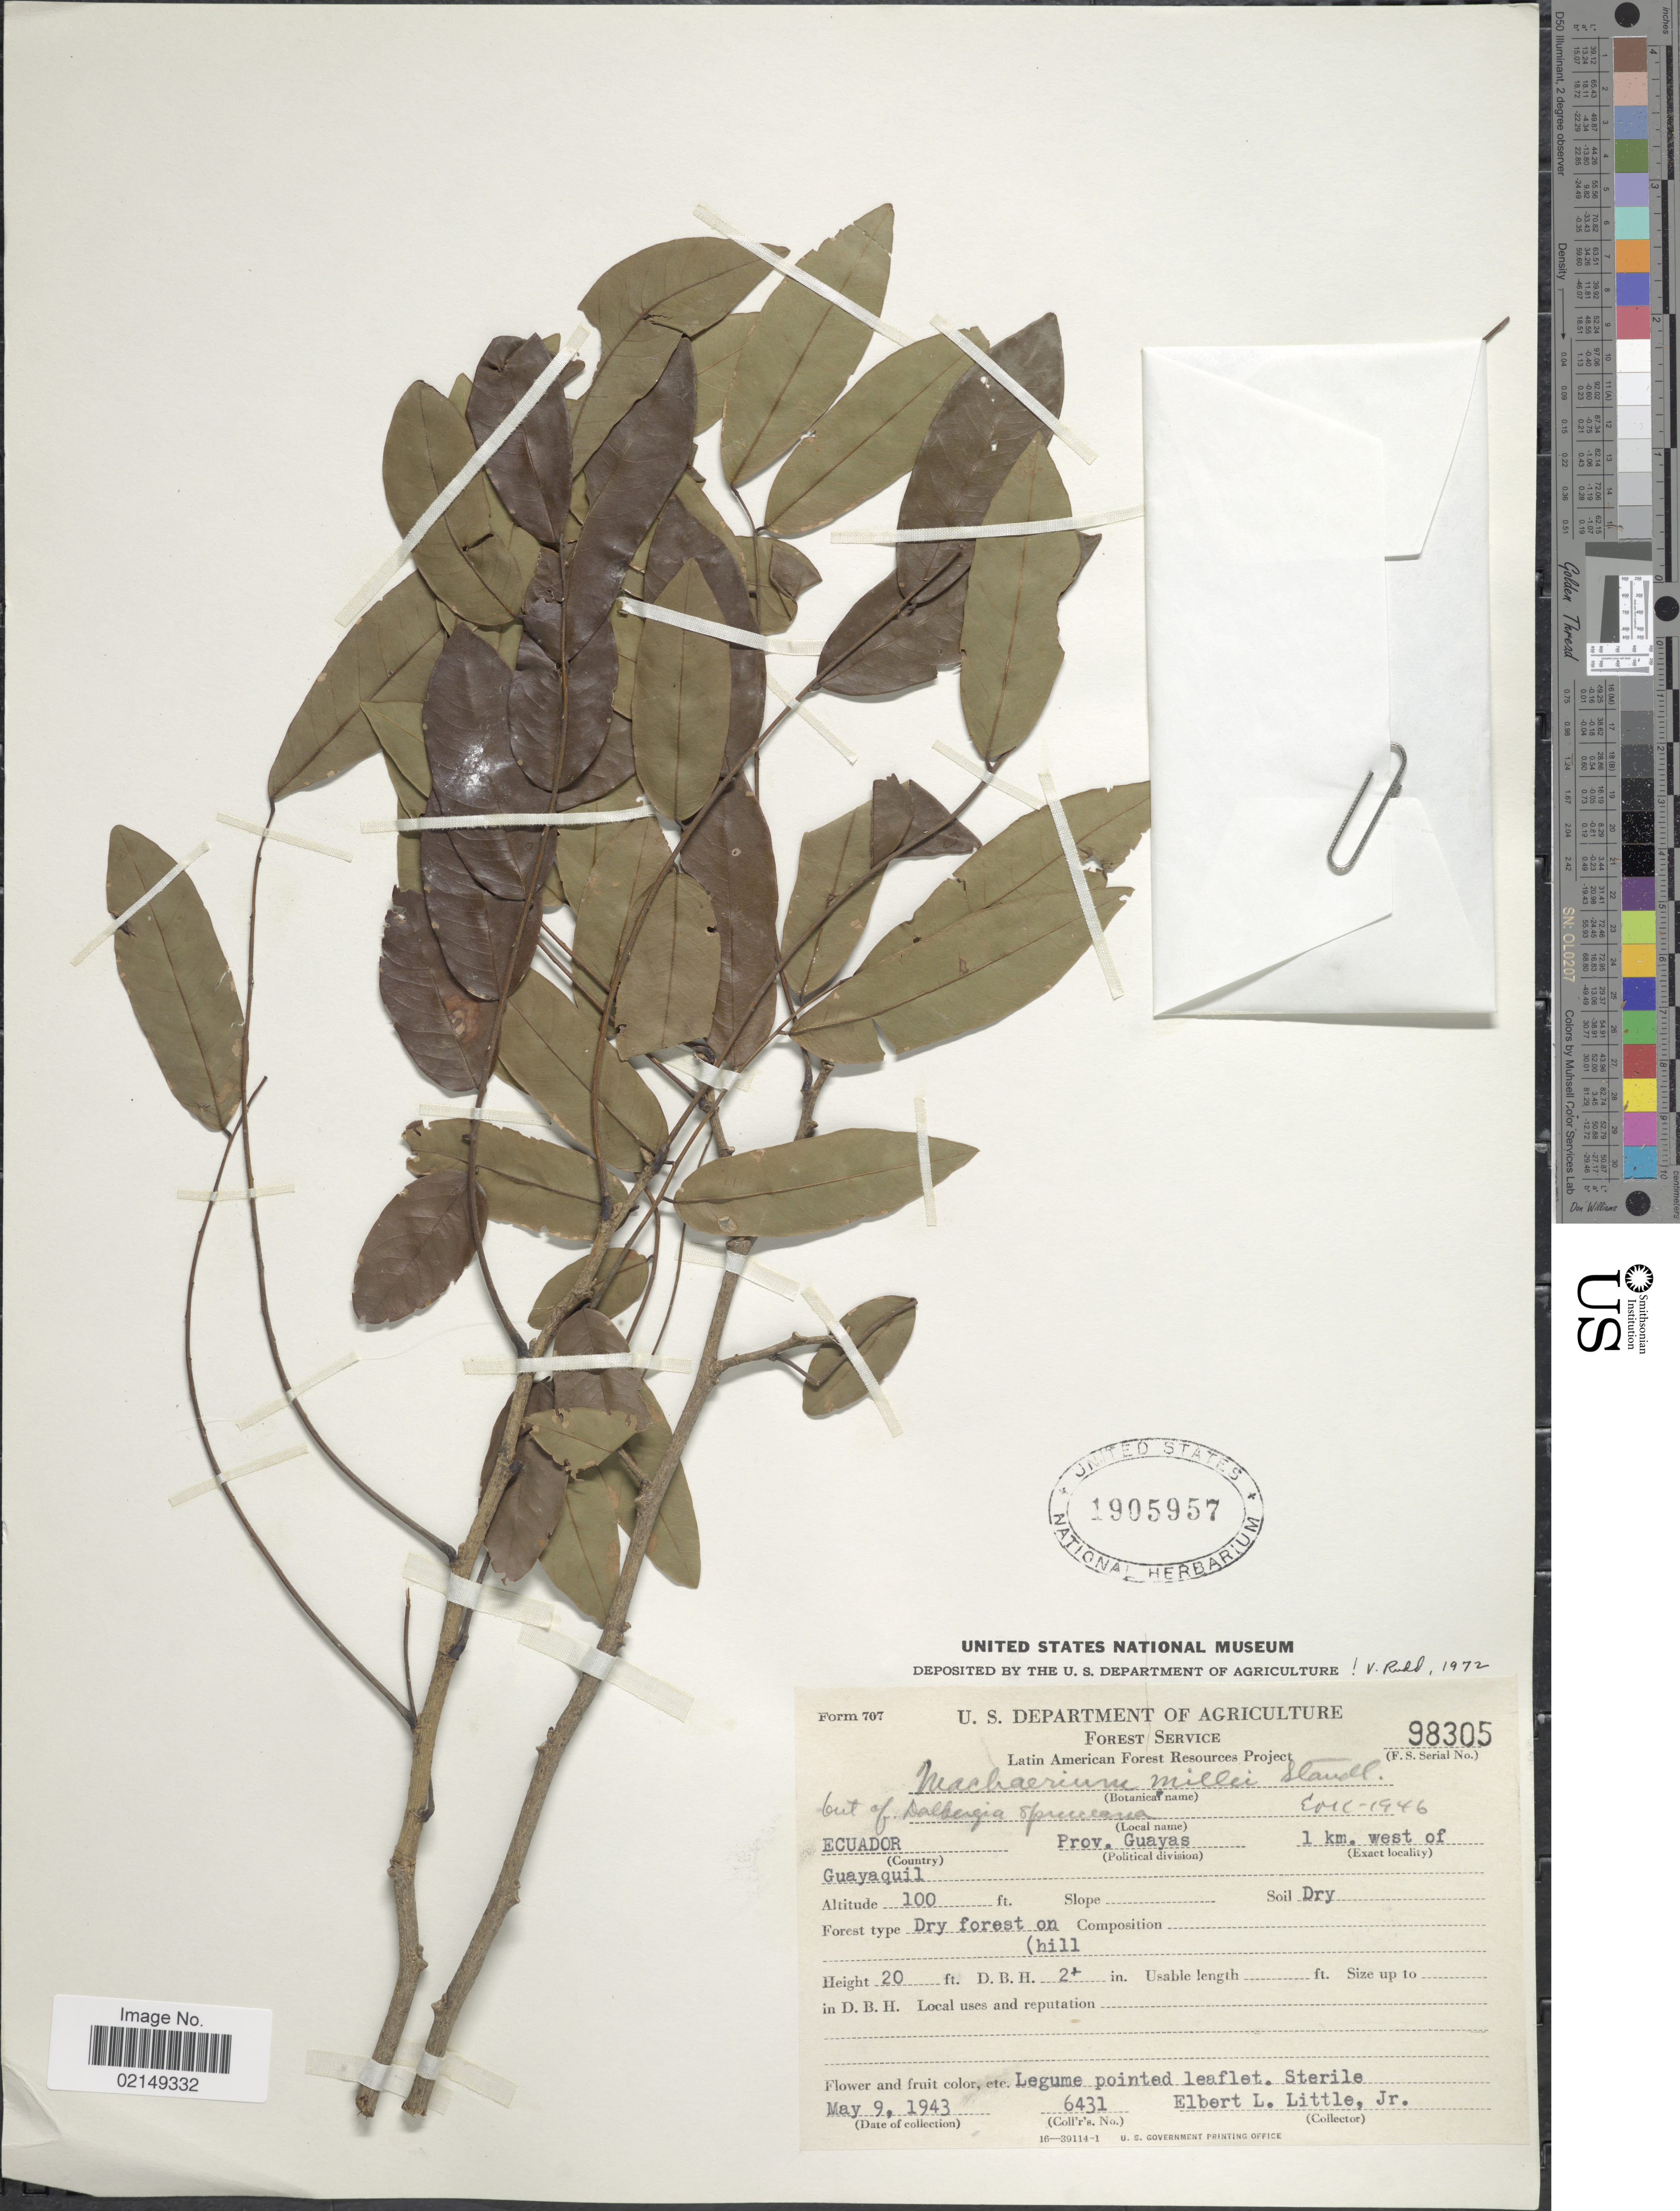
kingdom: Plantae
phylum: Tracheophyta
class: Magnoliopsida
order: Fabales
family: Fabaceae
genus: Machaerium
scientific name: Machaerium millei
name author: Standl.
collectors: E. L. Little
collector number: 6431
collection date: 1943-05-09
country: Ecuador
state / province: Guayas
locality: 1 km. west of Guayaquil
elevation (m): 30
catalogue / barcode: US 1905957